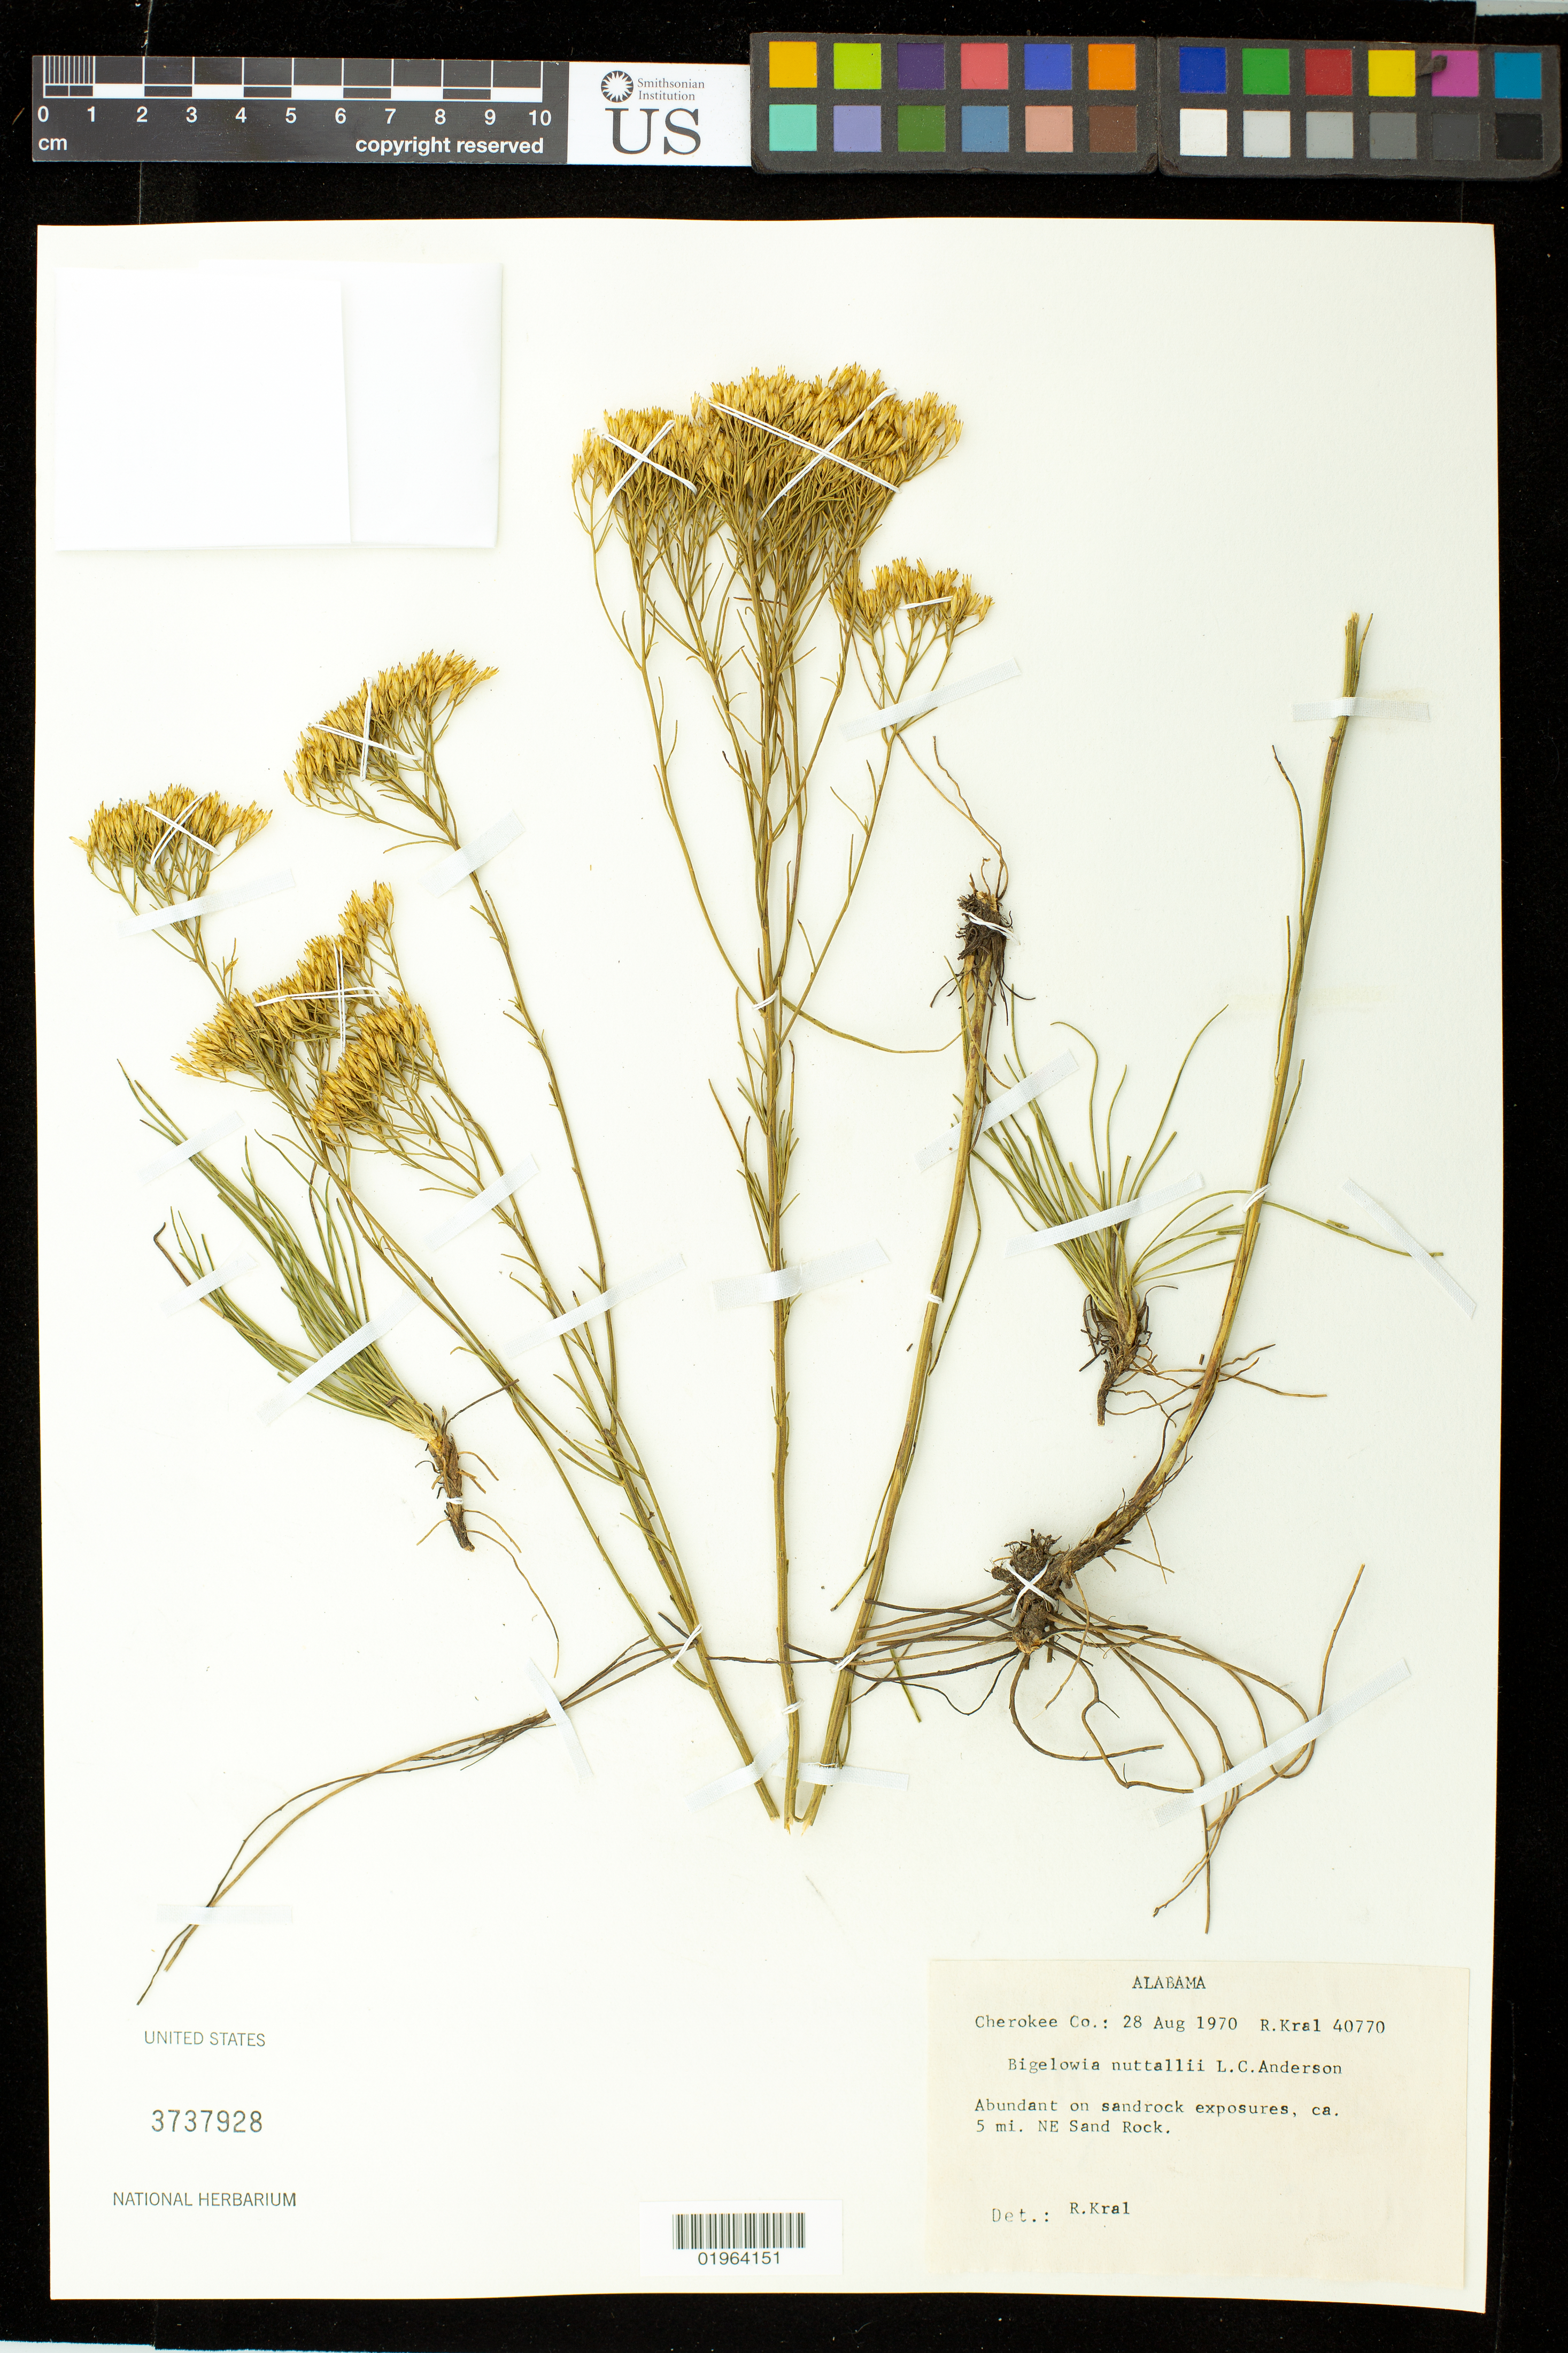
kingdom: Plantae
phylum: Tracheophyta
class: Magnoliopsida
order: Asterales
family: Asteraceae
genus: Bigelowia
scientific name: Bigelowia nuttallii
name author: L.C. Anderson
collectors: R. Kral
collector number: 40770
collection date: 1970-08-28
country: United States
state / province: Alabama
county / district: Cherokee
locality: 5 mi. NE Sand Rock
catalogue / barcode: US 3737928